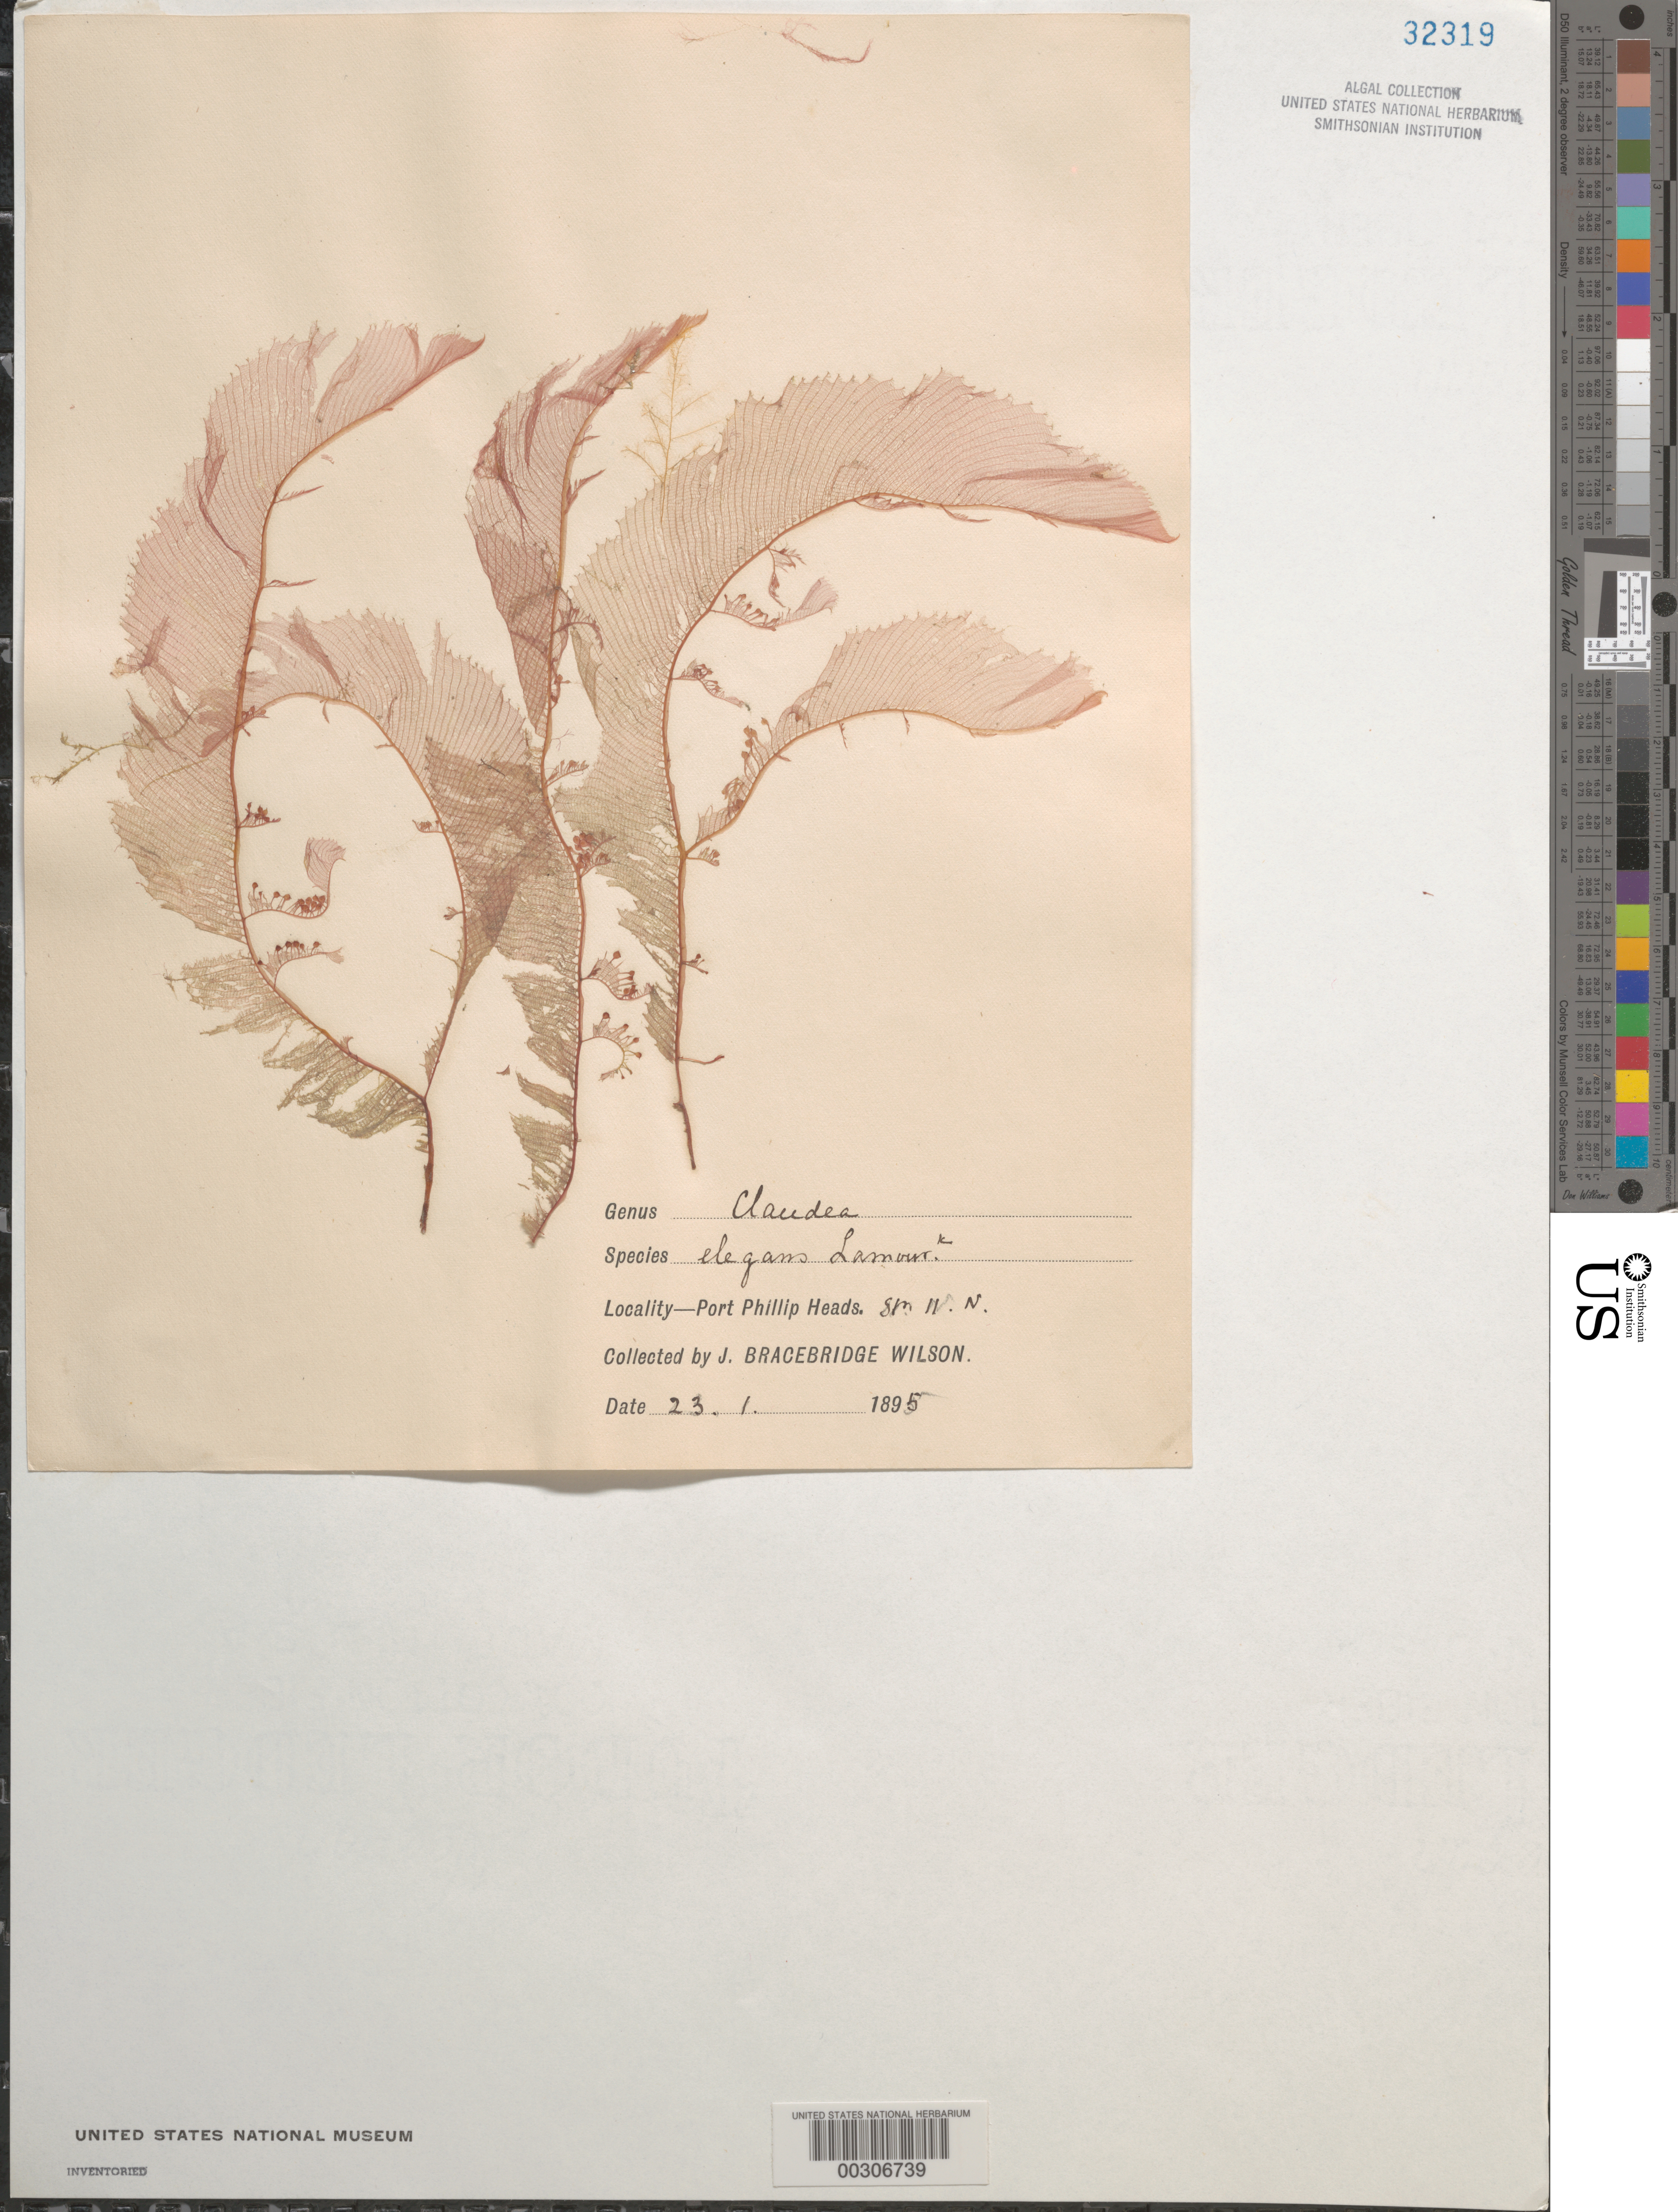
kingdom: Plantae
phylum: Rhodophyta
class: Florideophyceae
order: Ceramiales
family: Delesseriaceae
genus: Claudea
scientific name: Claudea elegans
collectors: J. B. Wilson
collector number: Station 11 N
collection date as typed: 23 Jan 1895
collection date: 1895-01-23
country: Australia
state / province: Victoria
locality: Port Phillip Heads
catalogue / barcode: US 32319